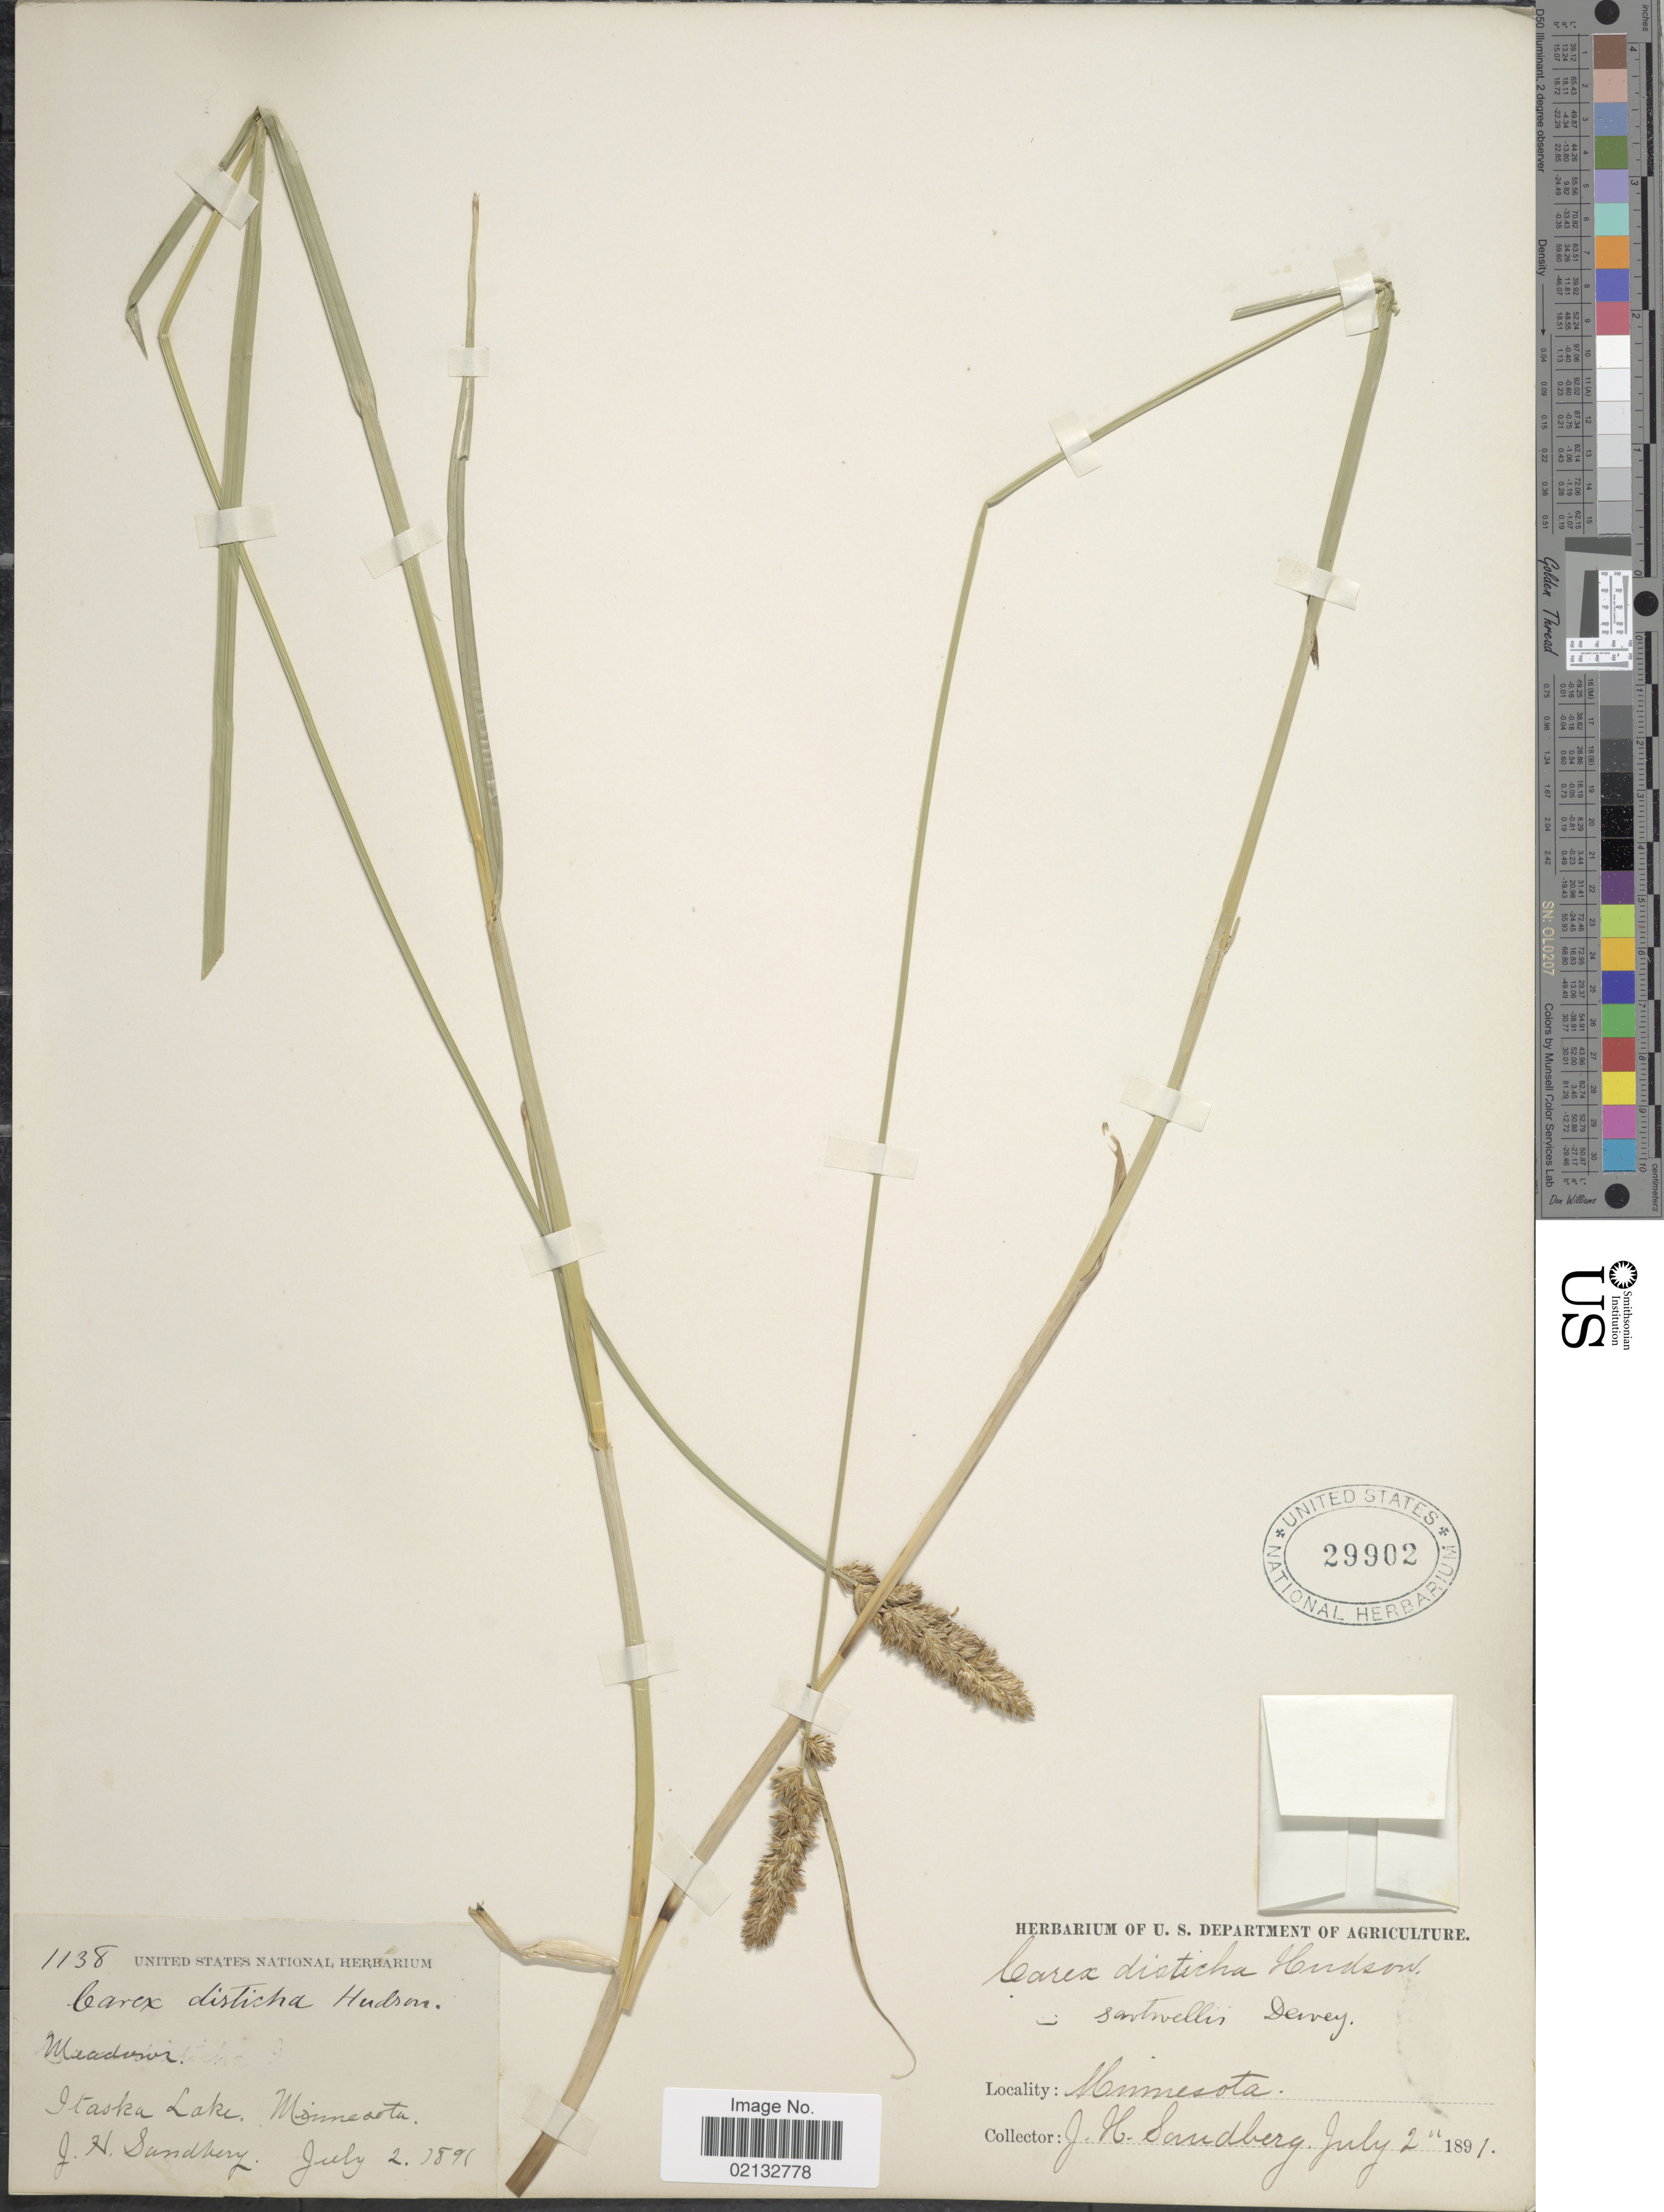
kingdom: Plantae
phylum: Tracheophyta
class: Liliopsida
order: Poales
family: Cyperaceae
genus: Carex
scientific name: Carex sartwellii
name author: Dewey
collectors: J. H. Sandberg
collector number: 1138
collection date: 1891-07-02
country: United States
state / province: Minnesota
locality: Itaska Lake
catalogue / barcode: US 29902